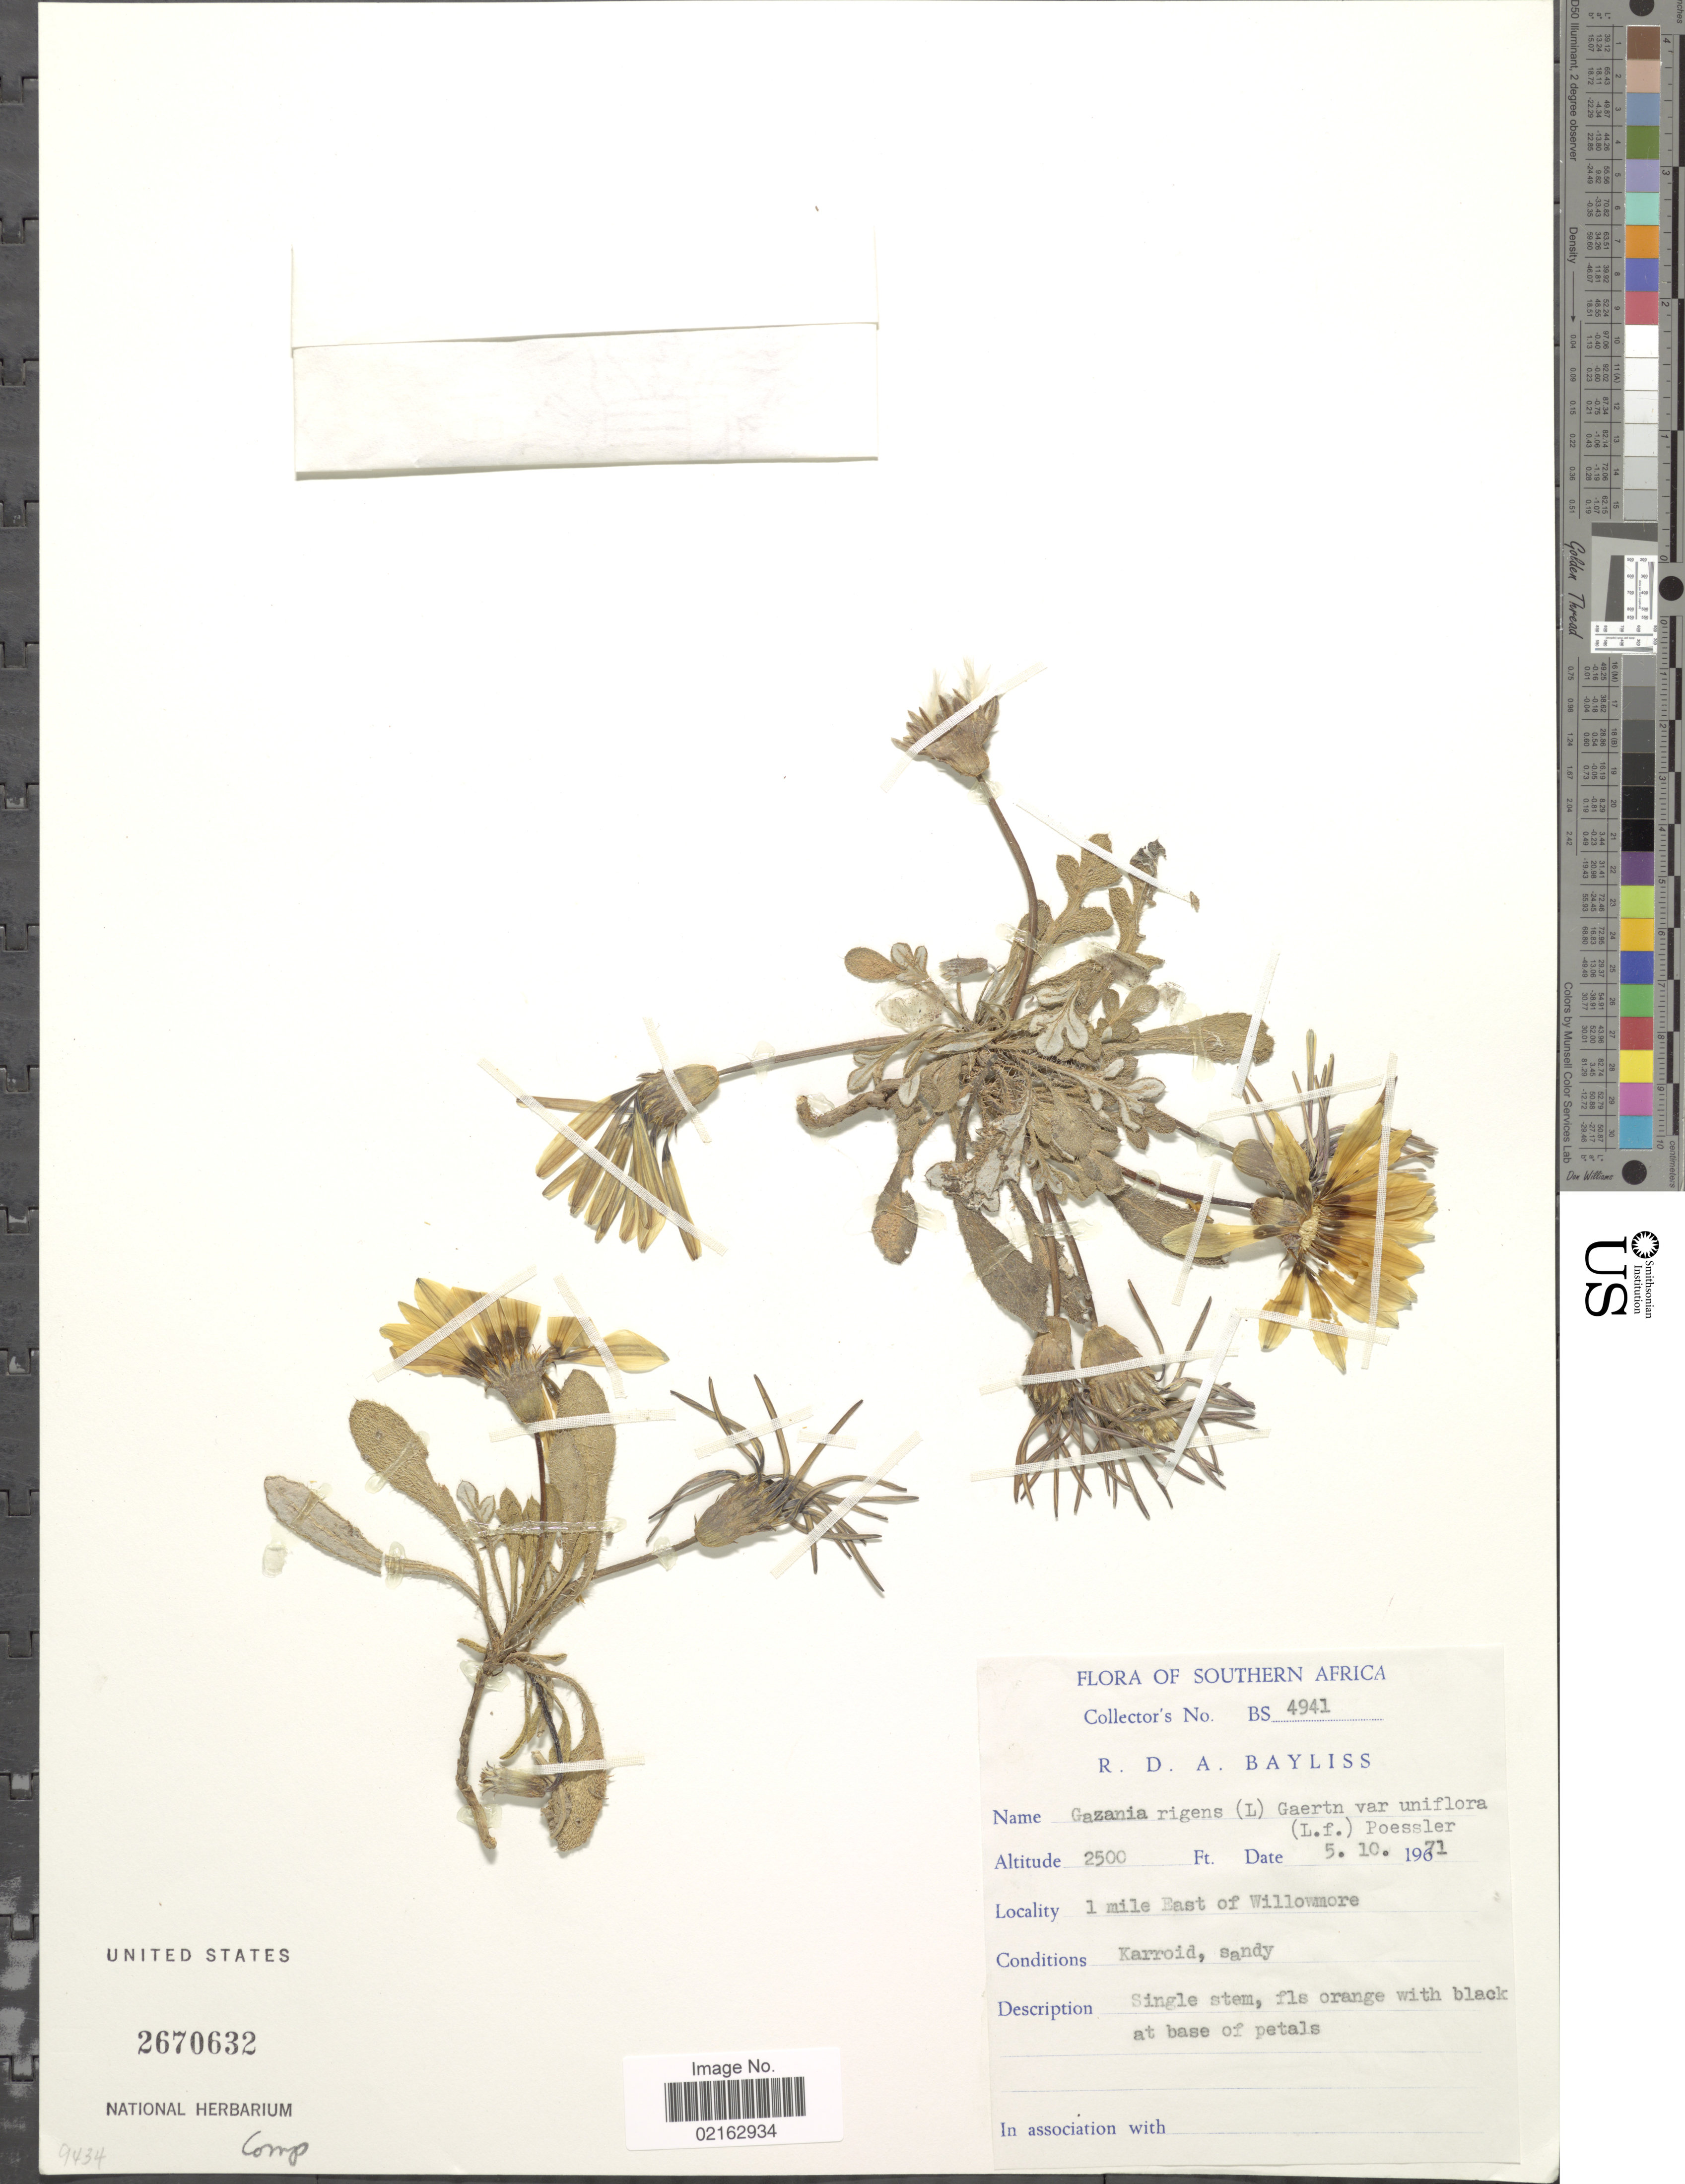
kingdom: Plantae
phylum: Tracheophyta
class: Magnoliopsida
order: Asterales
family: Asteraceae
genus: Gazania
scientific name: Gazania rigens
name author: (L.) Gaertn.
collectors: R. Bayliss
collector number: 4941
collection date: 1971-10-05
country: South Africa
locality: Southern Africa. 1 mile East of Willowmore. Karroid, sandy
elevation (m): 762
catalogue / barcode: US 2670632